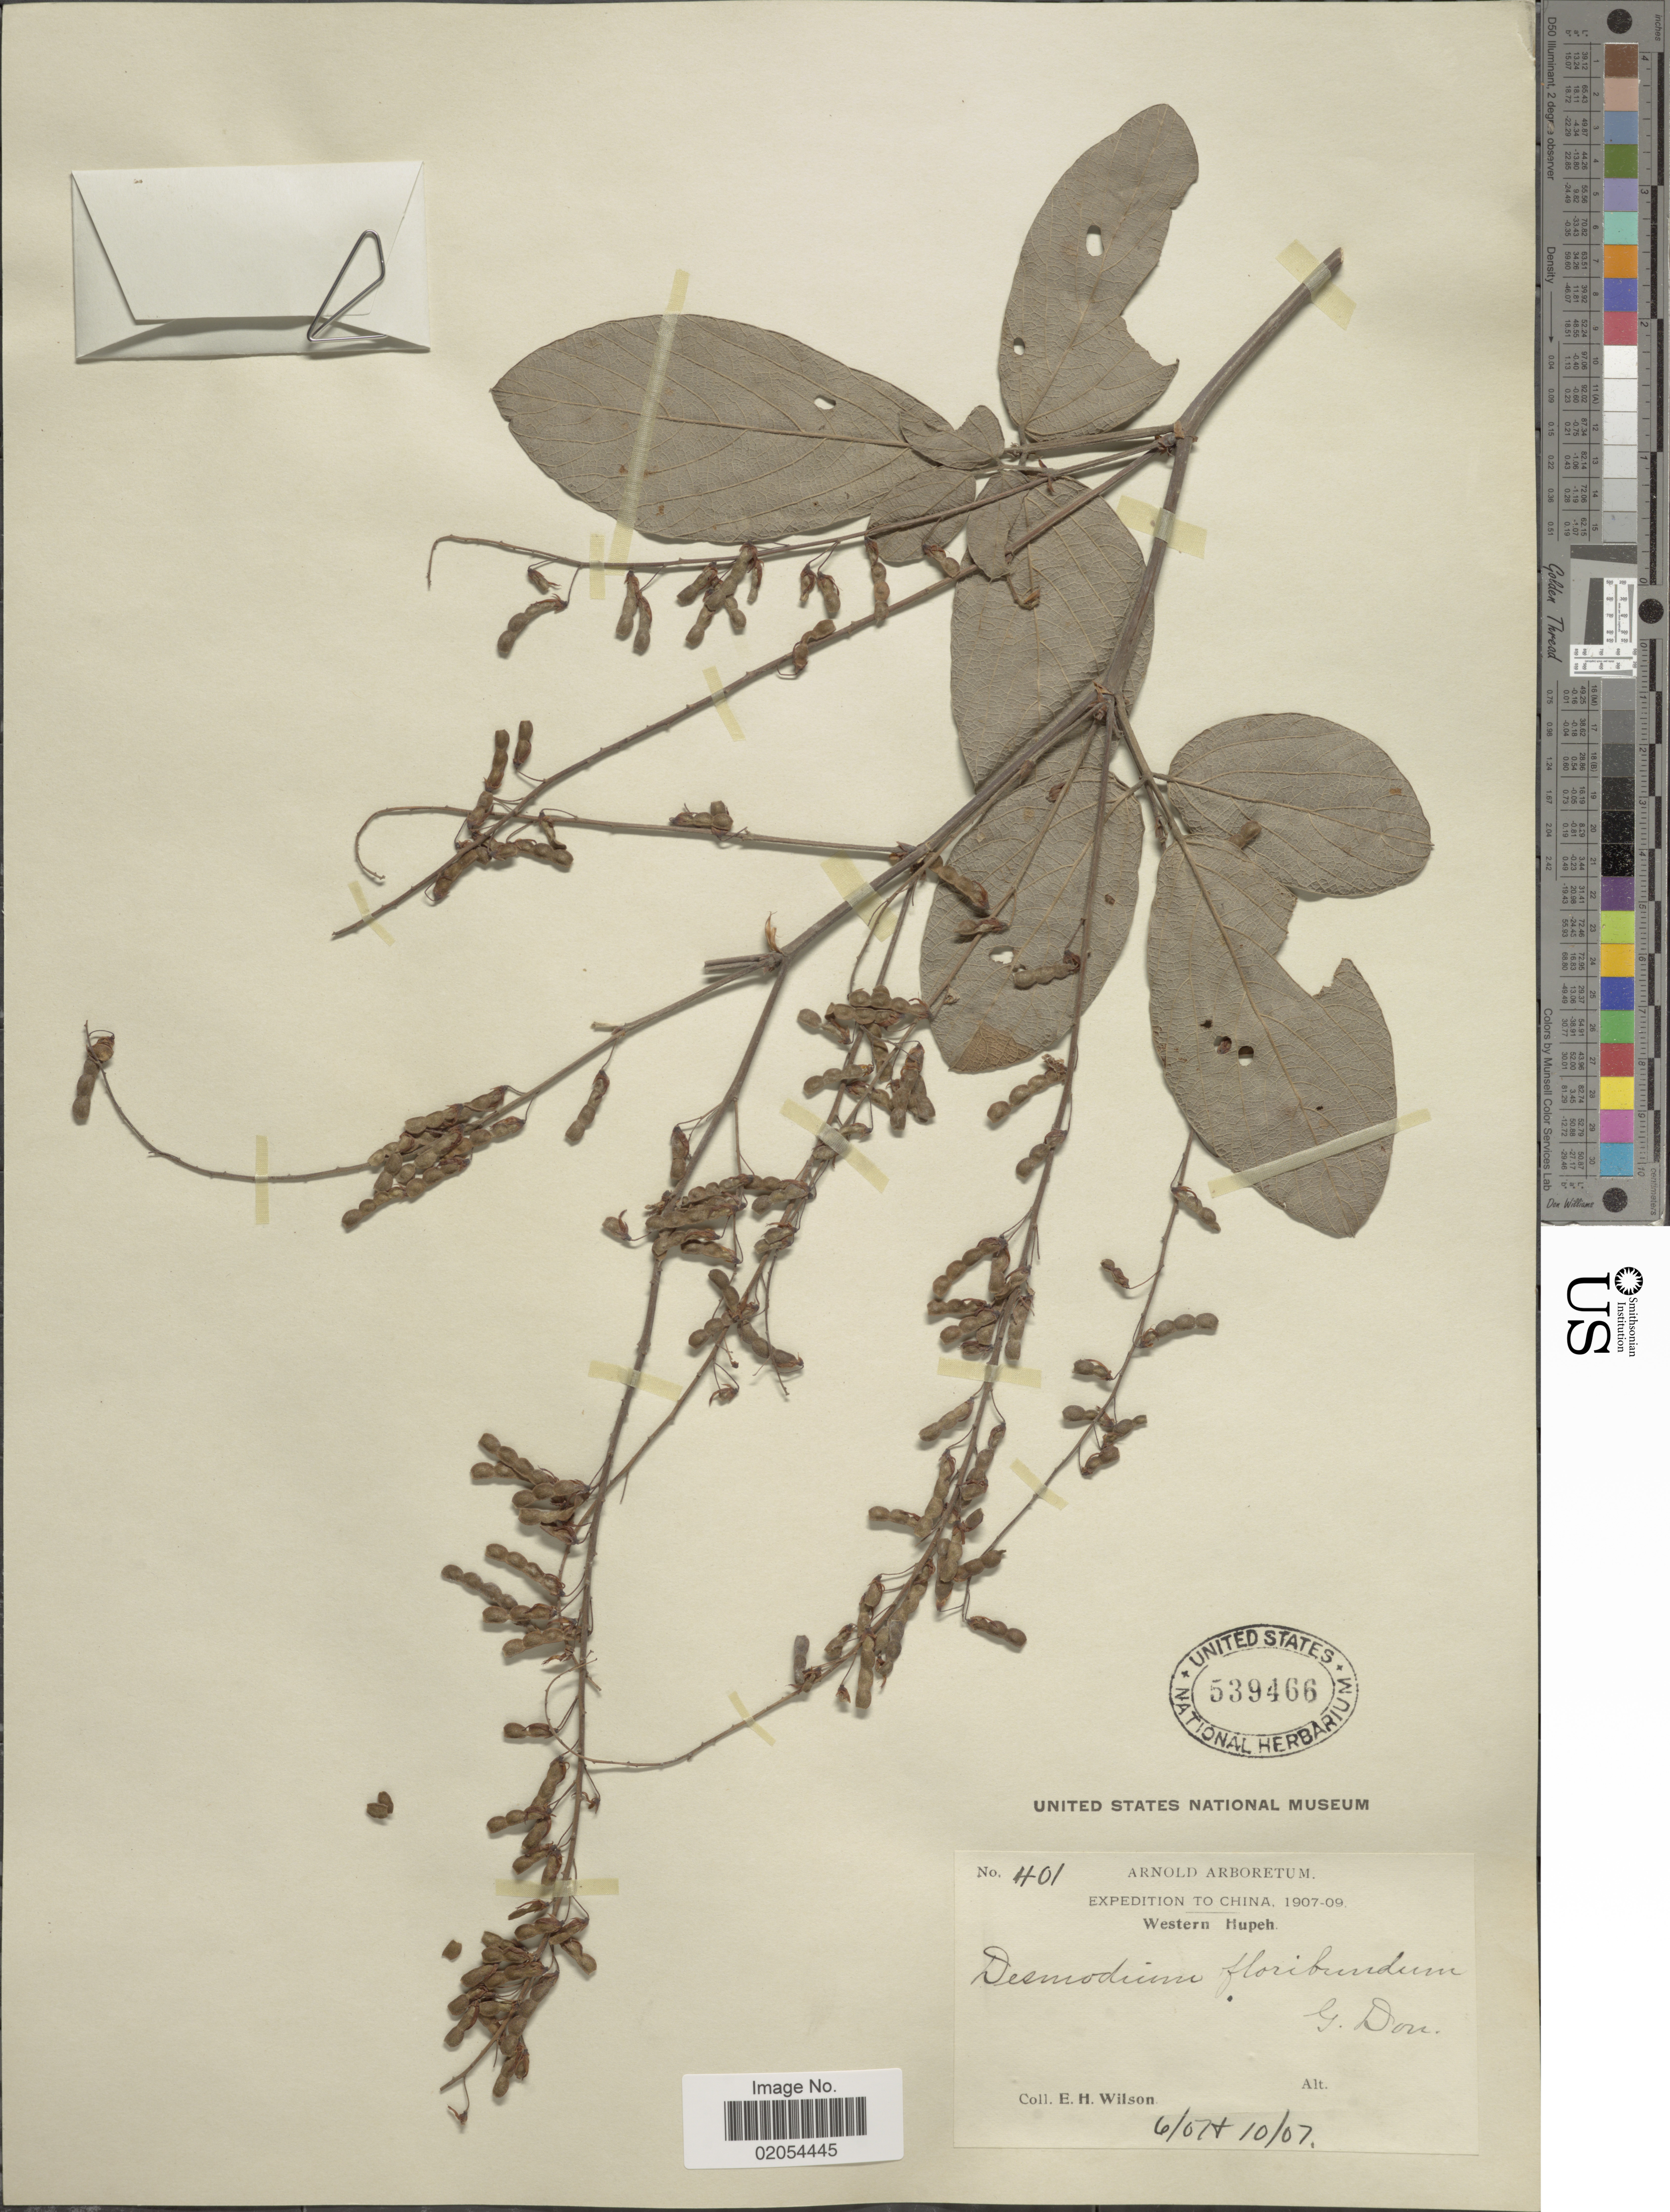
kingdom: Plantae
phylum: Tracheophyta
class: Magnoliopsida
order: Fabales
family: Fabaceae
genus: Ototropis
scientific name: Ototropis multiflora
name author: (DC.) H. Ohashi & K. Ohashi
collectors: E. Wilson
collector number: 401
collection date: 1907-06/1907-10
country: China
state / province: Hubei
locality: Western Hupeh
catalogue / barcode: US 539466